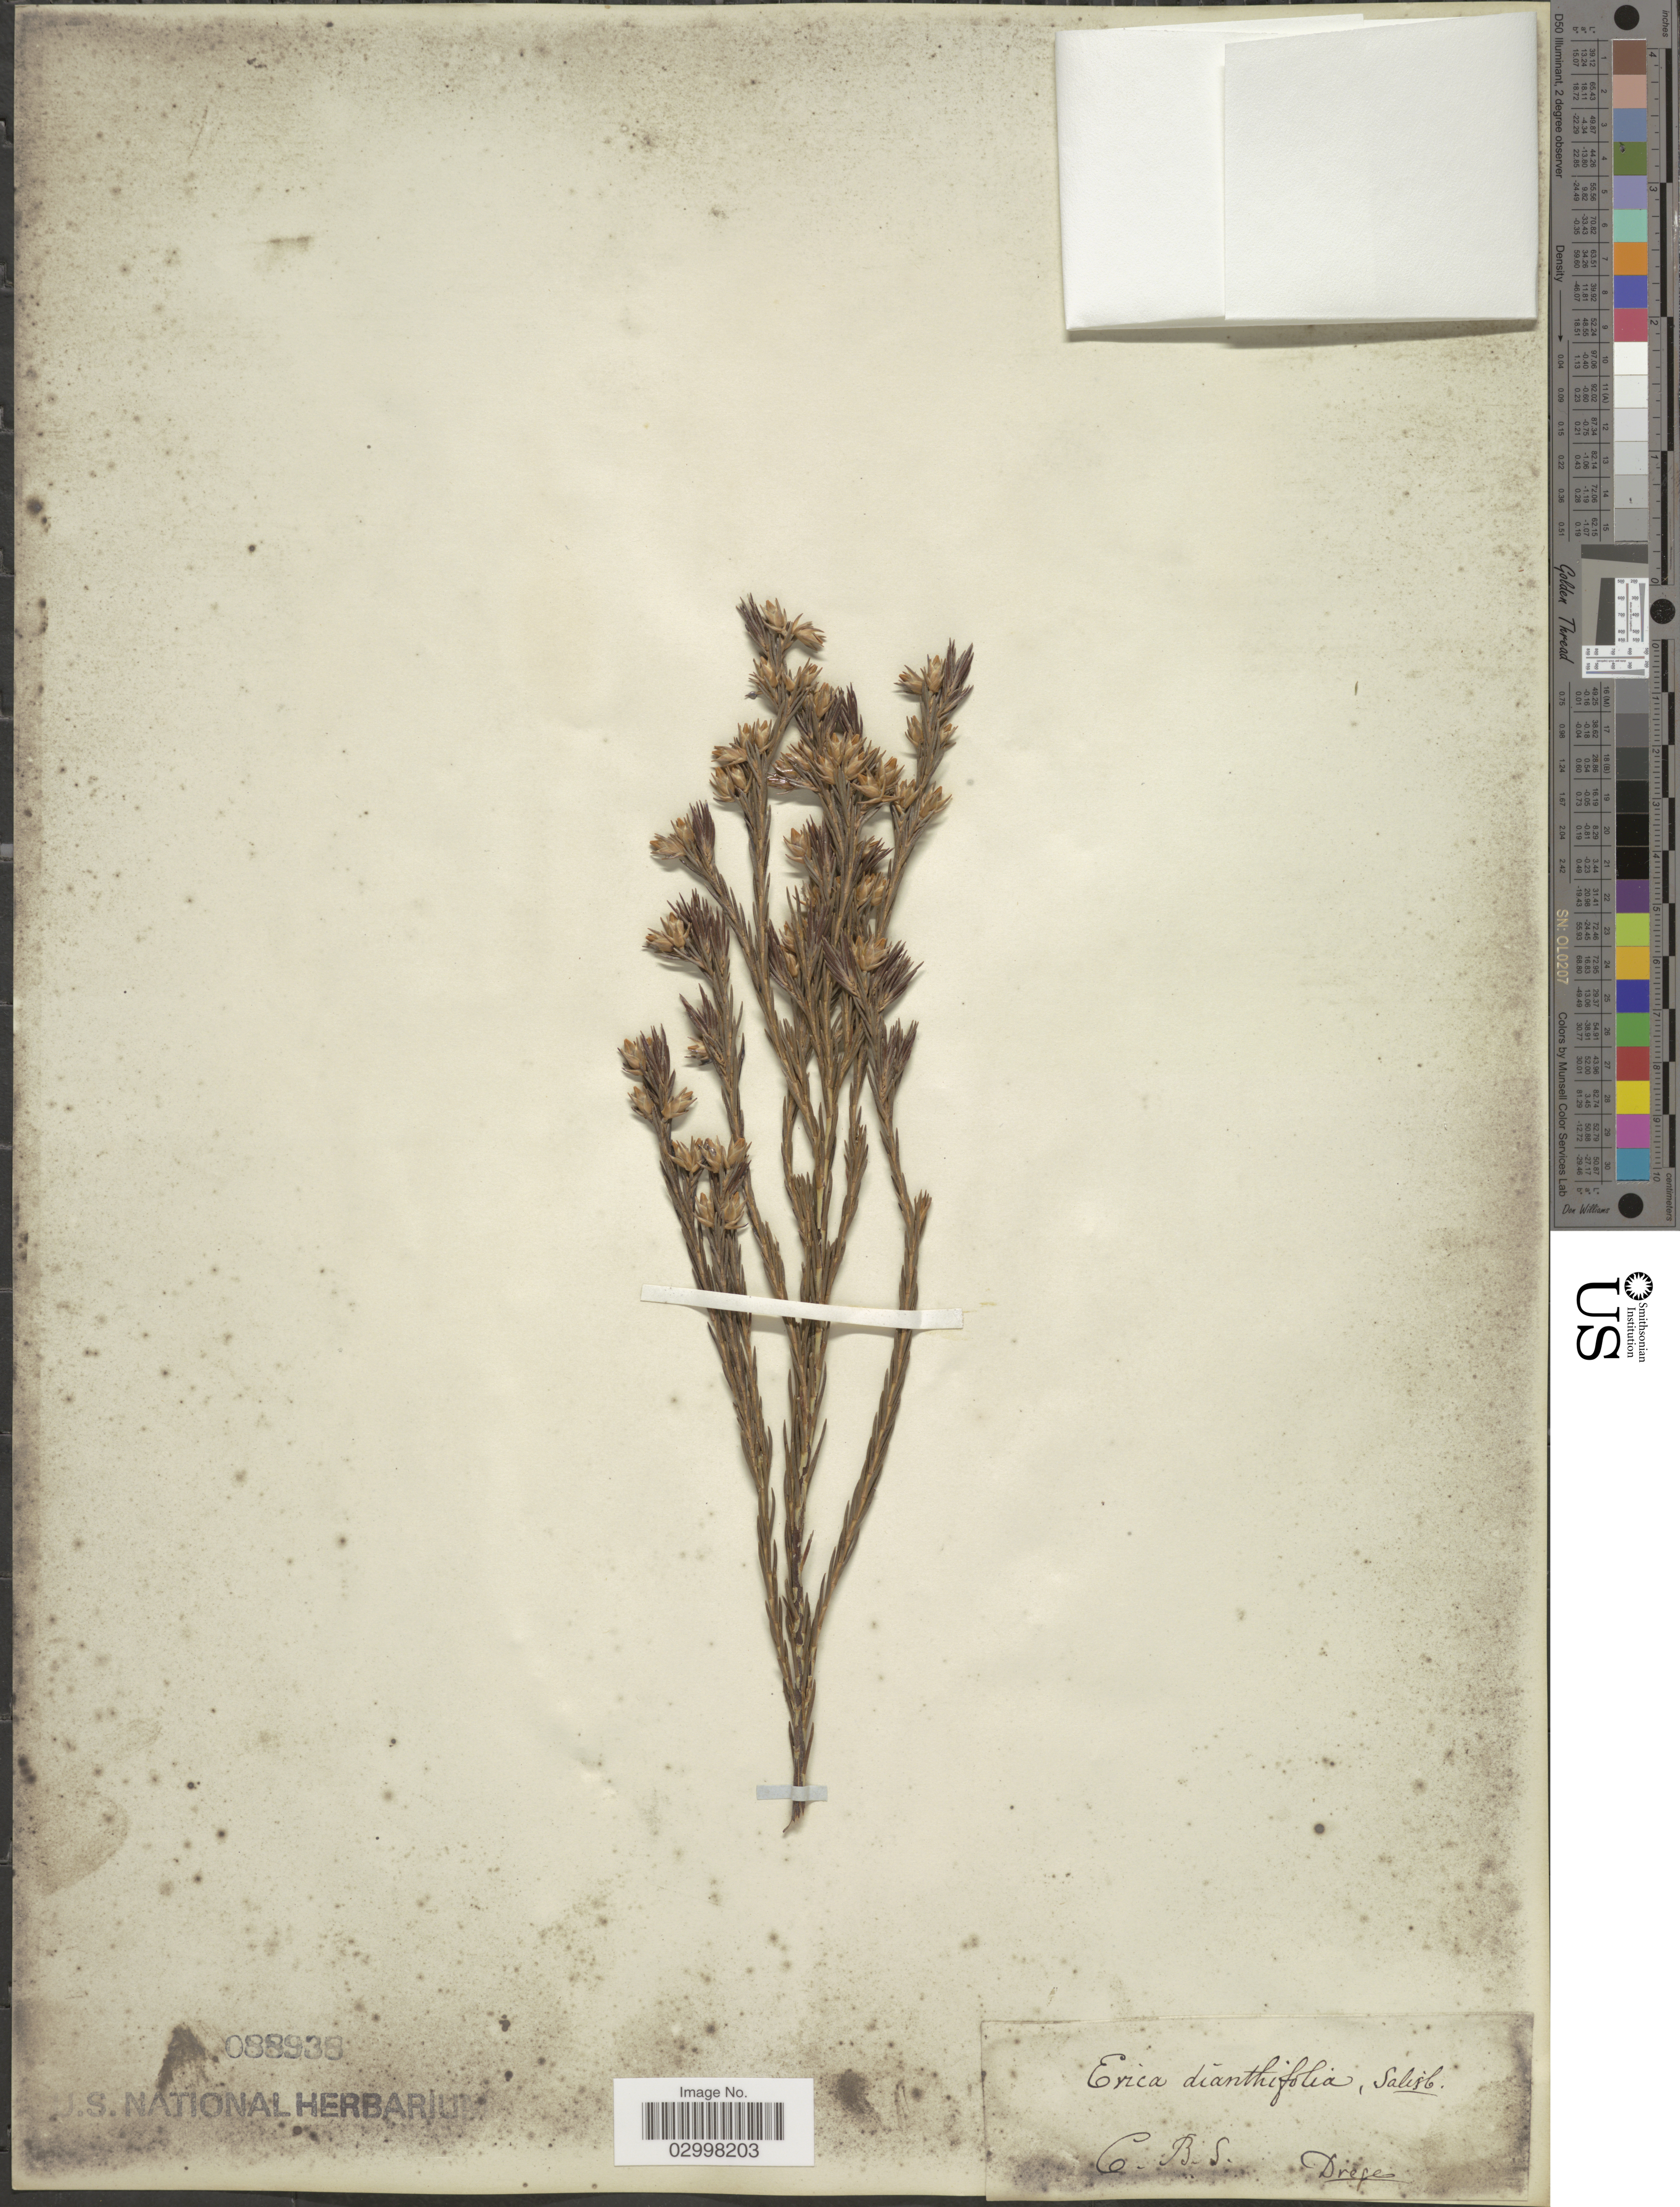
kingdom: Plantae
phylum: Tracheophyta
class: Magnoliopsida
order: Ericales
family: Ericaceae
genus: Erica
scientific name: Erica dianthifolia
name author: Salisb.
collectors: Drege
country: South Africa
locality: C.B.S.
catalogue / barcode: US 88938